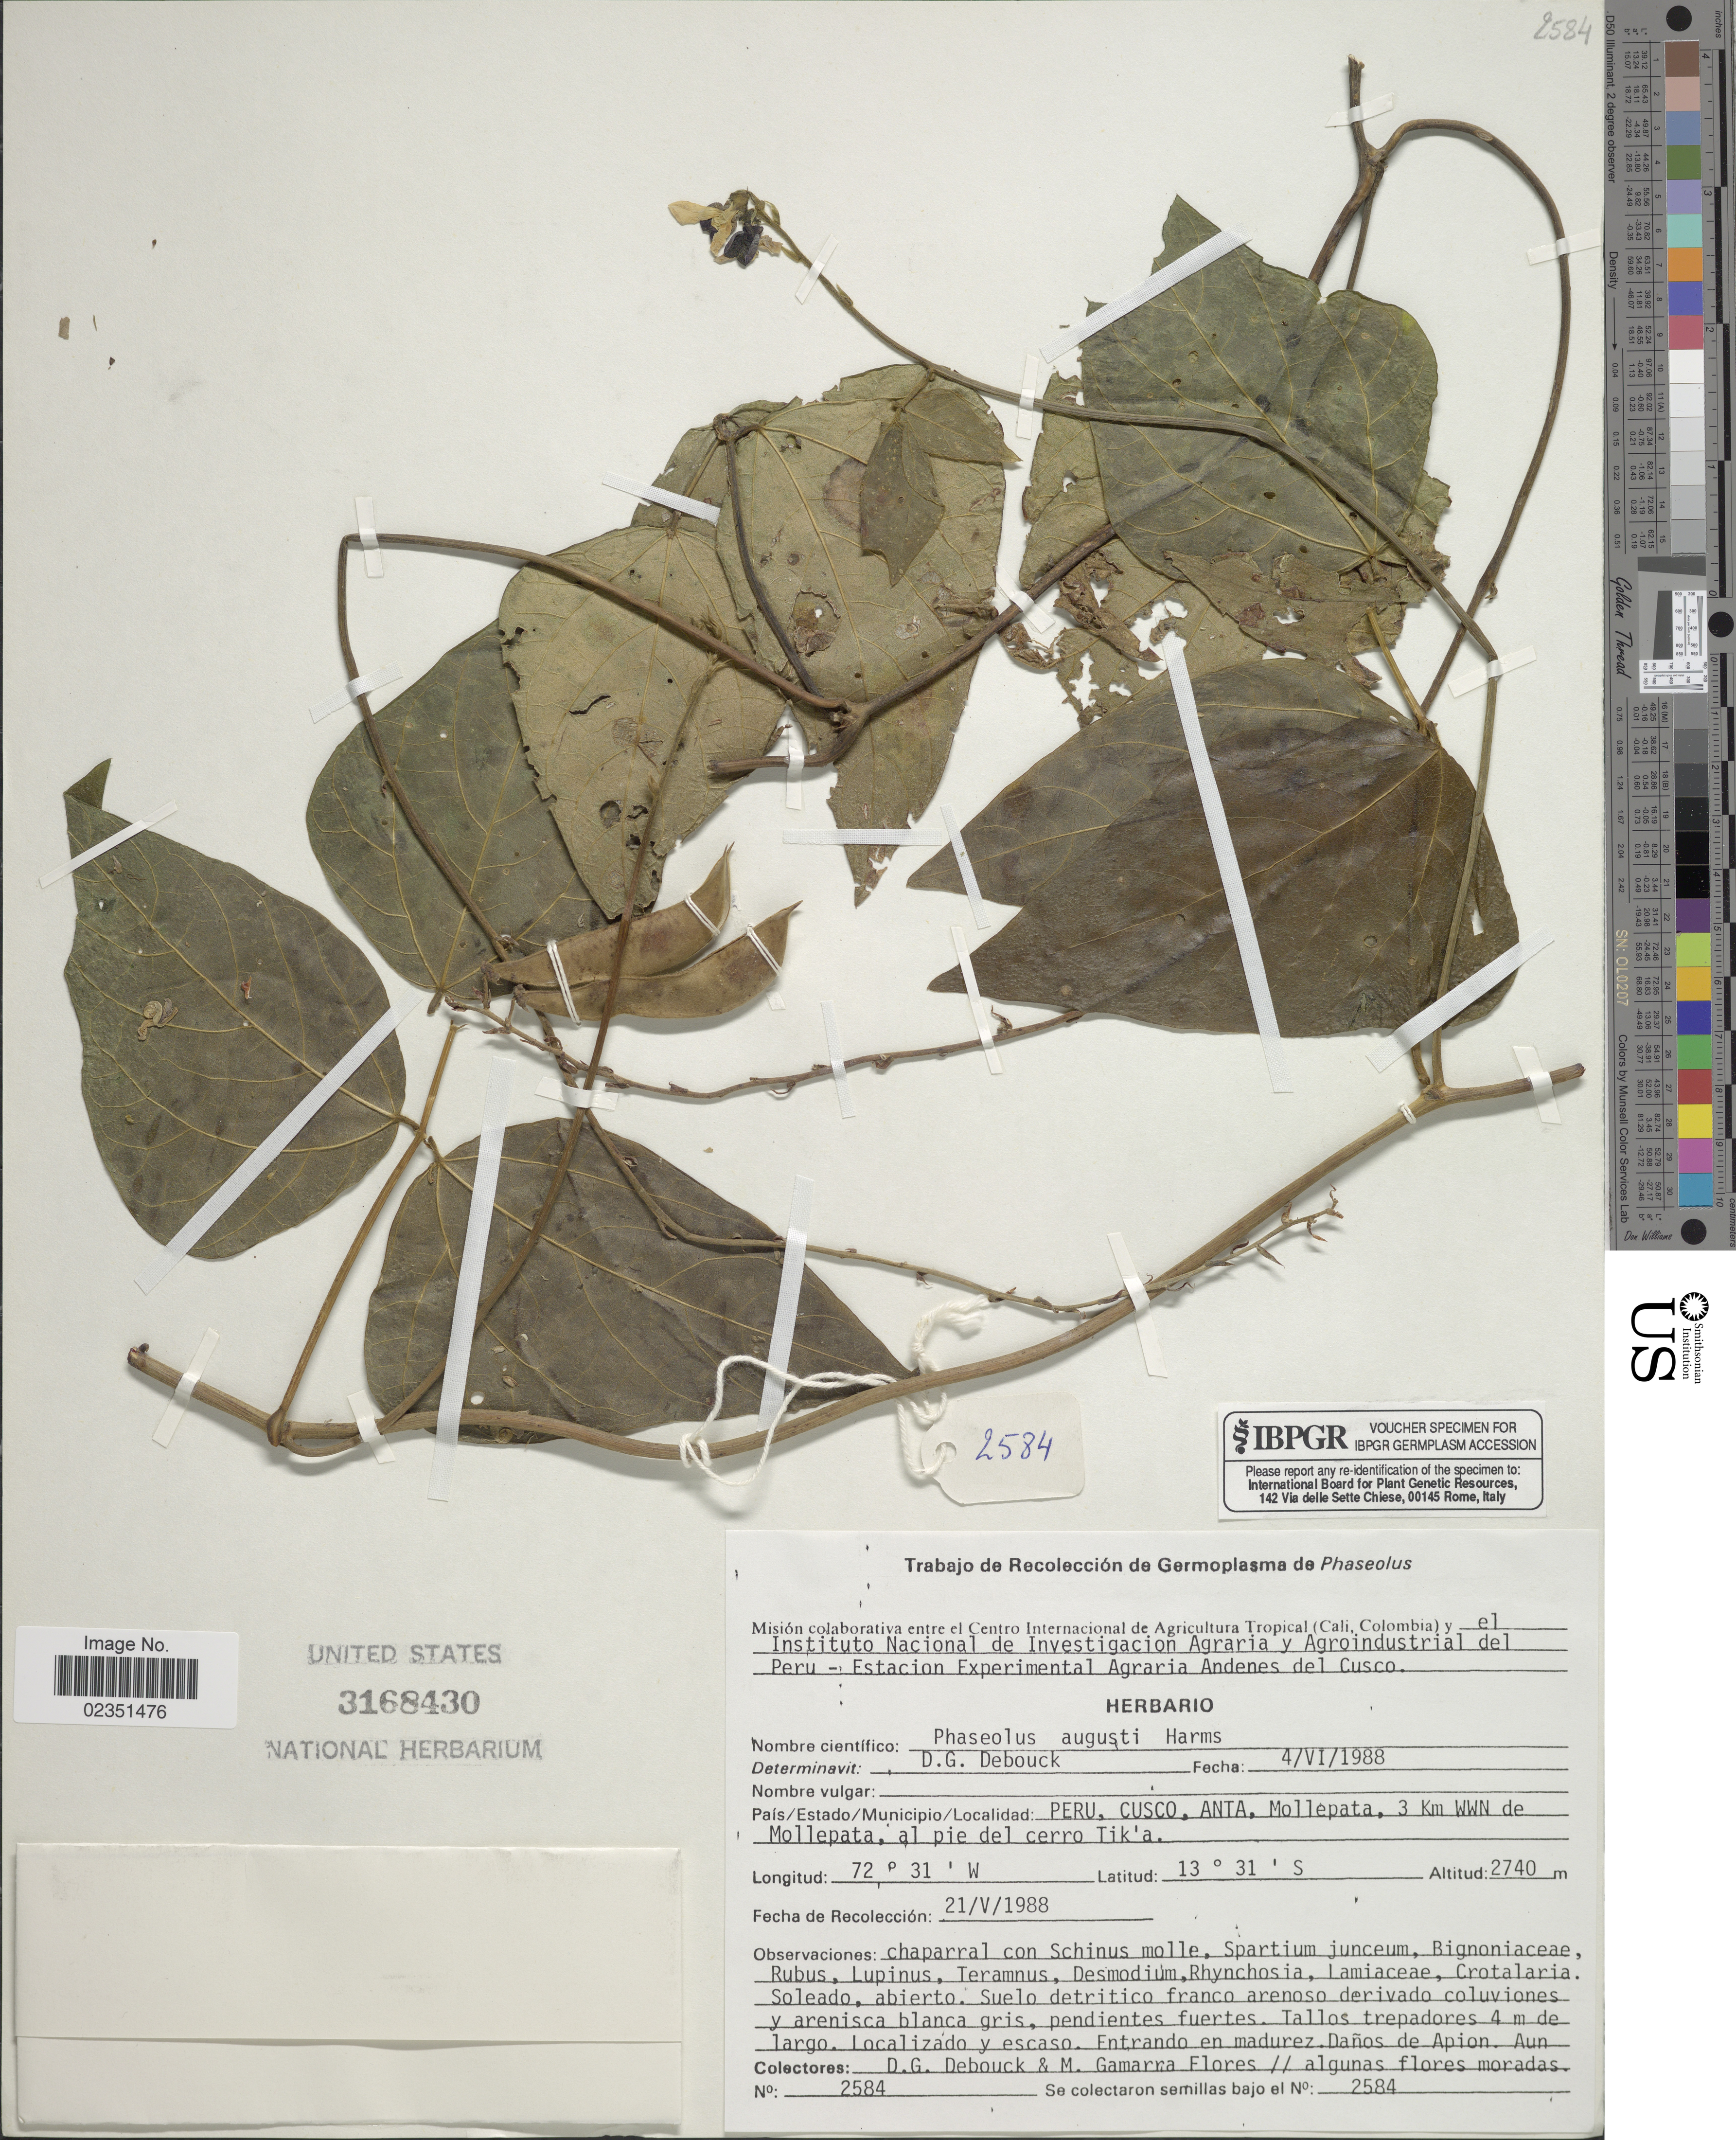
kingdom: Plantae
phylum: Tracheophyta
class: Magnoliopsida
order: Fabales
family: Fabaceae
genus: Phaseolus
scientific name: Phaseolus augusti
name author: Harms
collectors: D. Debouck & M. Gamarra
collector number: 2584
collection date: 1988-05-21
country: Peru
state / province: Cusco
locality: Anta, Mollepata, 3 Km WWN de Mollepata, al pie del cerro Tik'a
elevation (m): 2740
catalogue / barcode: US 3168430